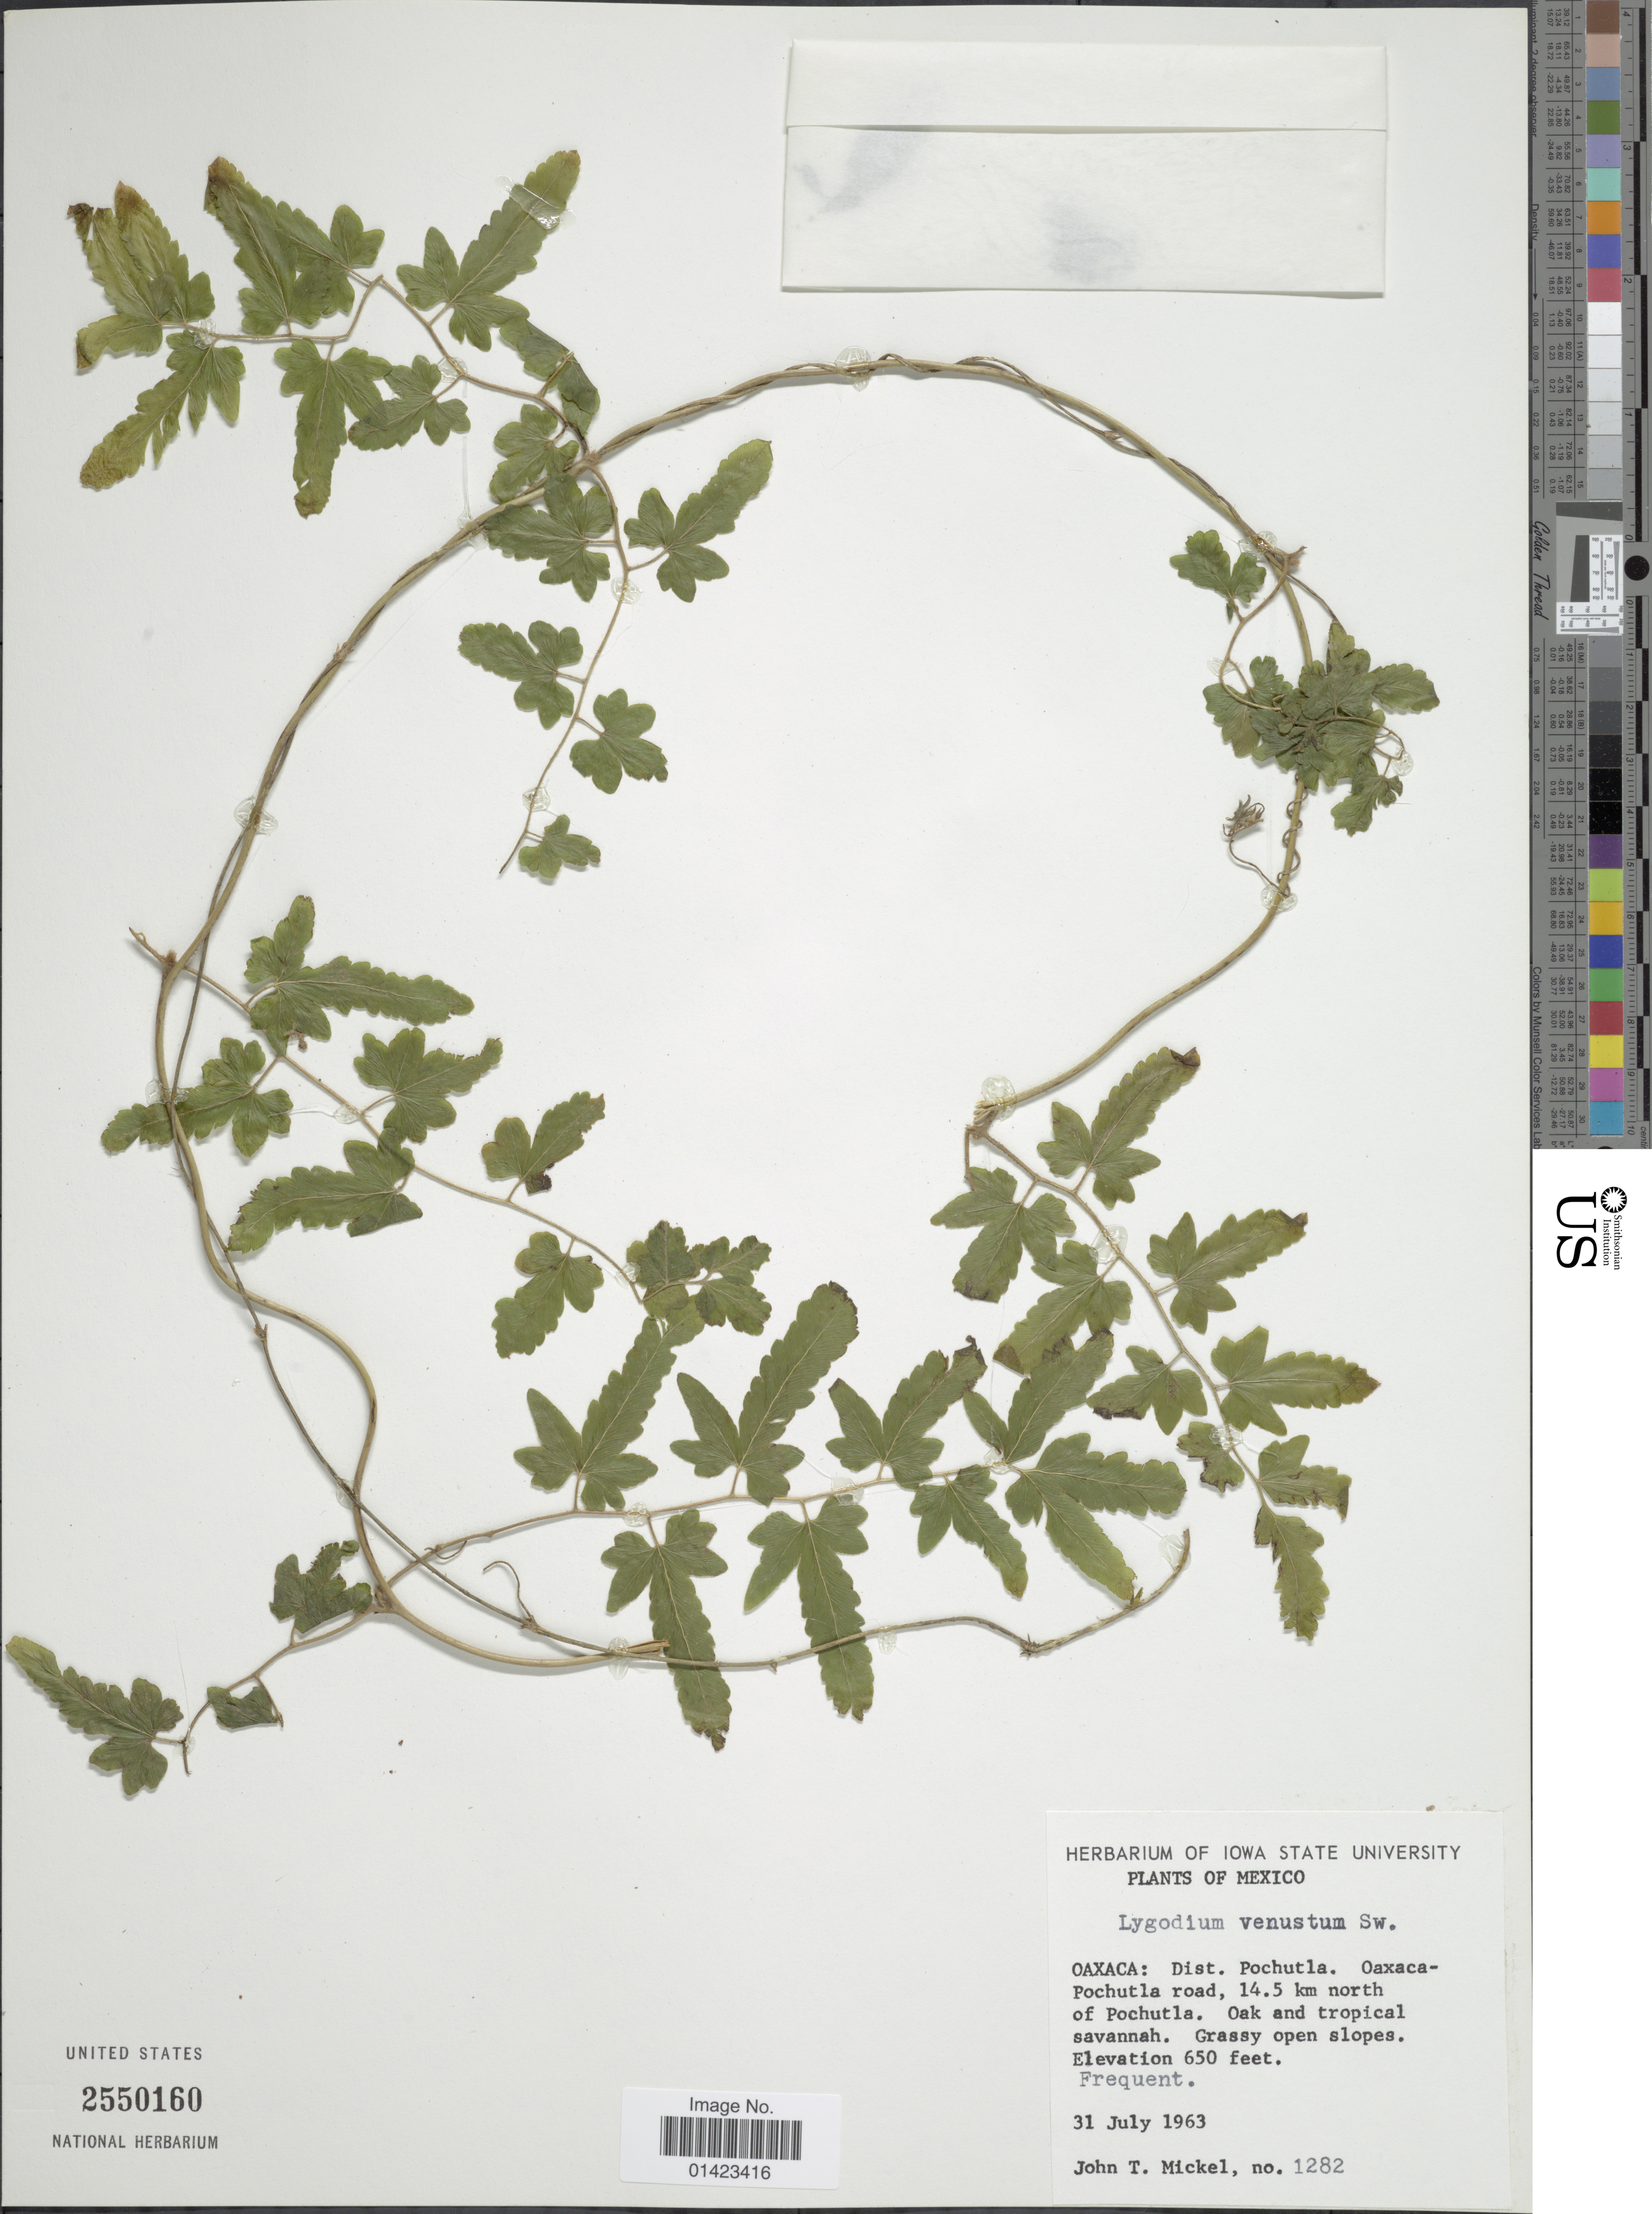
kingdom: Plantae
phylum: Tracheophyta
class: Polypodiopsida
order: Schizaeales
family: Lygodiaceae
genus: Lygodium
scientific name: Lygodium venustum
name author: Sw.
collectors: J. T. Mickel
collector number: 1282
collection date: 1963-07-31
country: Mexico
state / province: Oaxaca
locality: Oaxaca: Dist. Pochutla. Oaxaca-Pochutla road, 14.5 km north of Pochutla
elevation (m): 198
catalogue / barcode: US 2550160